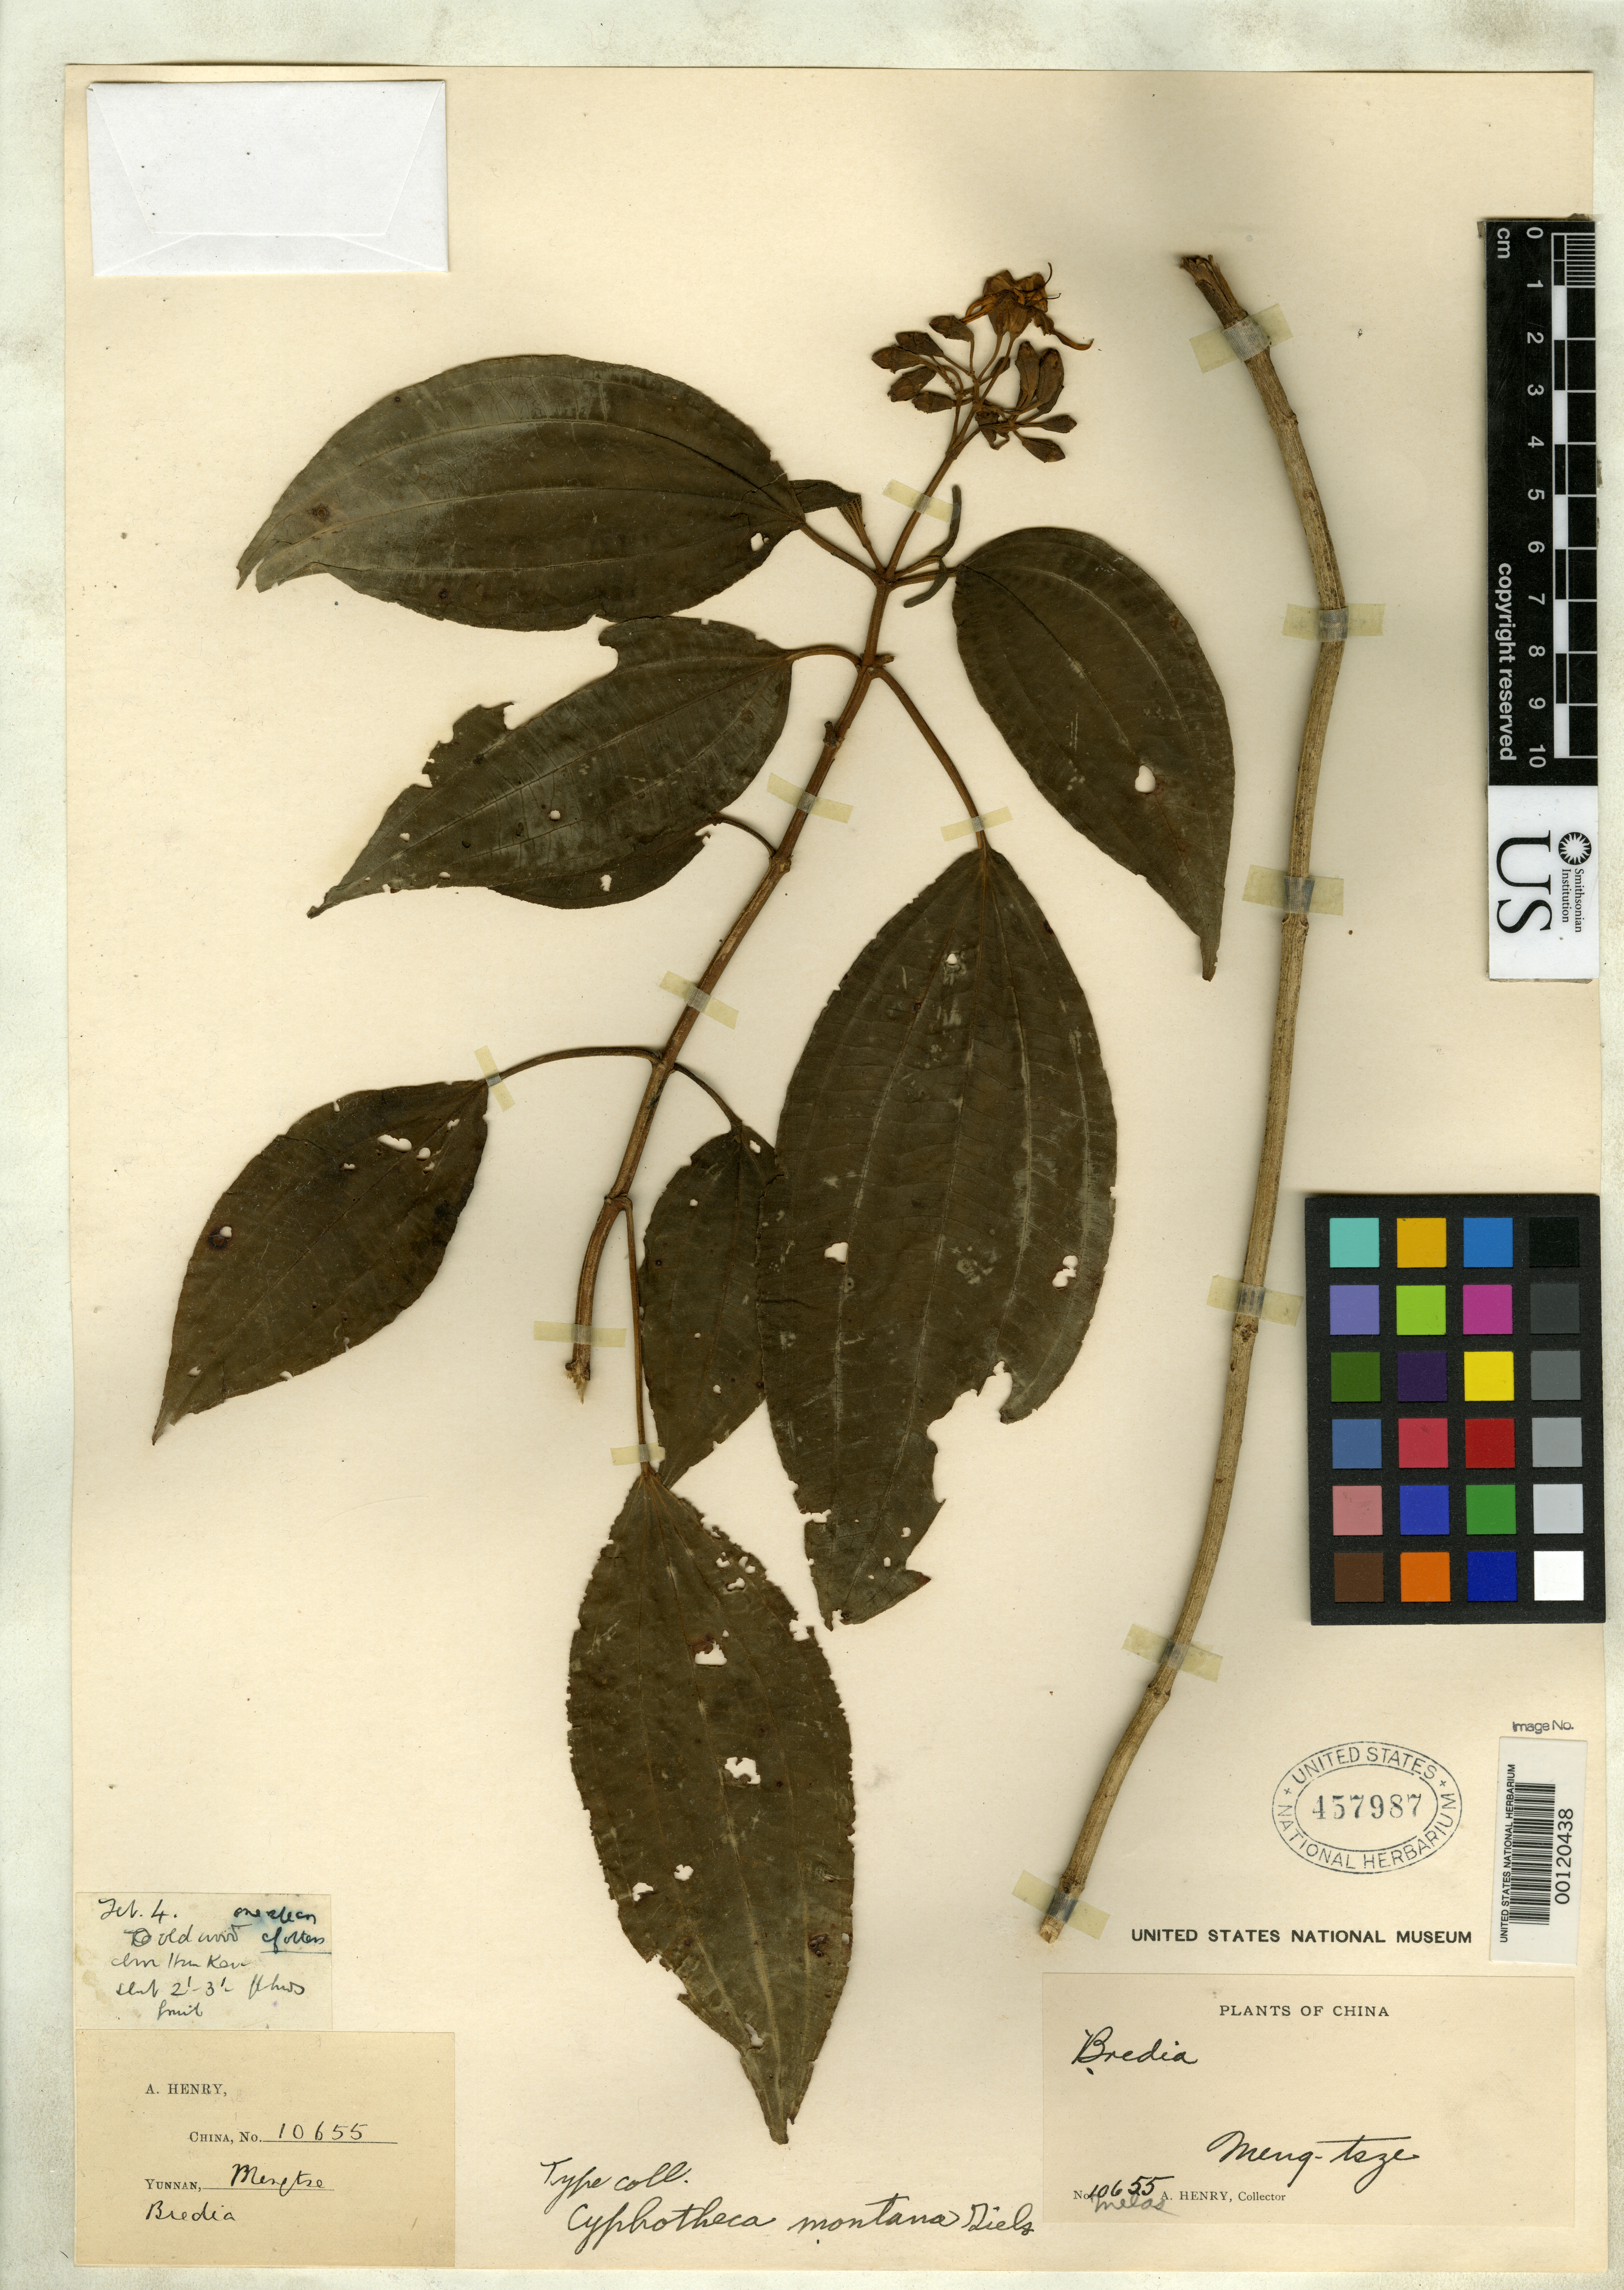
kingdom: Plantae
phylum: Tracheophyta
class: Magnoliopsida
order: Myrtales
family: Melastomataceae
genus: Cyphotheca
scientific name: Cyphotheca montana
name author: Diels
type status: Isotype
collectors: A. Henry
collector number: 10655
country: China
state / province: Yunnan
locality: Meng-tze, Bredia.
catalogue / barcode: US 457987